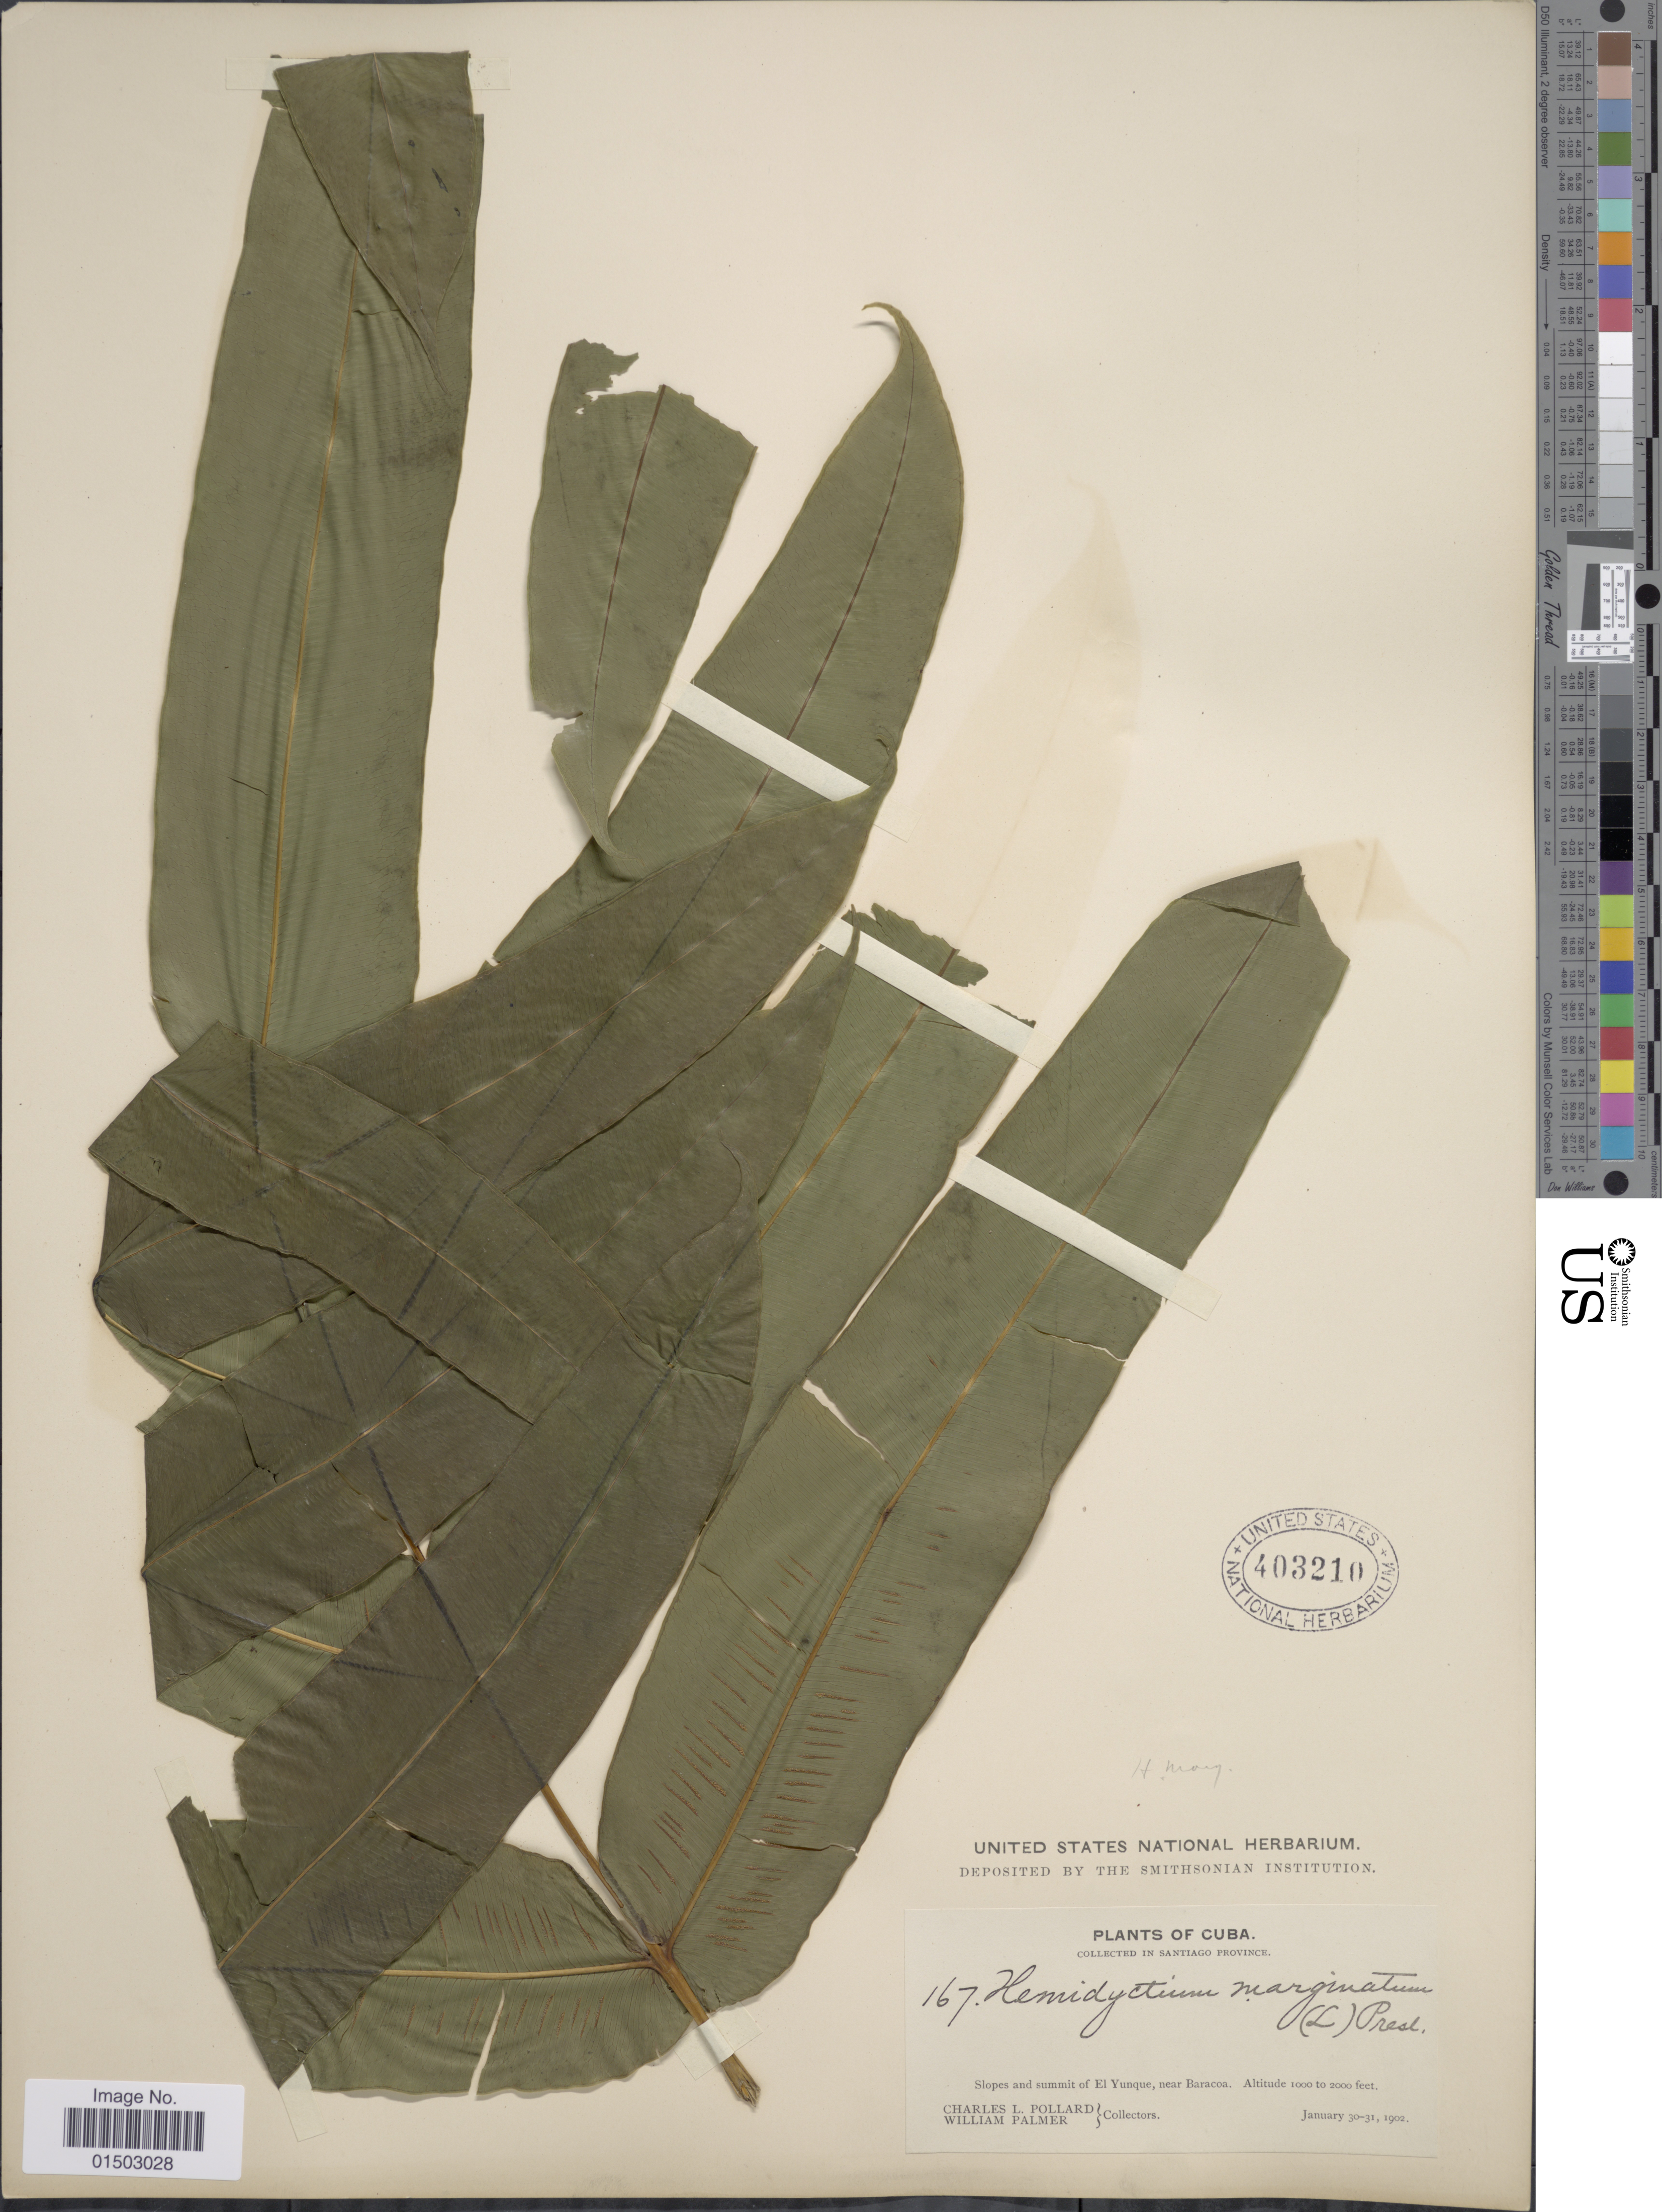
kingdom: Plantae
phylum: Tracheophyta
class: Polypodiopsida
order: Polypodiales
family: Hemidictyaceae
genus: Hemidictyum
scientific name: Hemidictyum marginatum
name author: (L.) C. Presl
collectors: C. L. Pollard & W. Palmer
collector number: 167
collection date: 1902-01-30/1902-01-31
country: Cuba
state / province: Santiago de Cuba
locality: Slopes and summit of El Yunque, Near Baracoa. Santiago Province.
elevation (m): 305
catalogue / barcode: US 403210